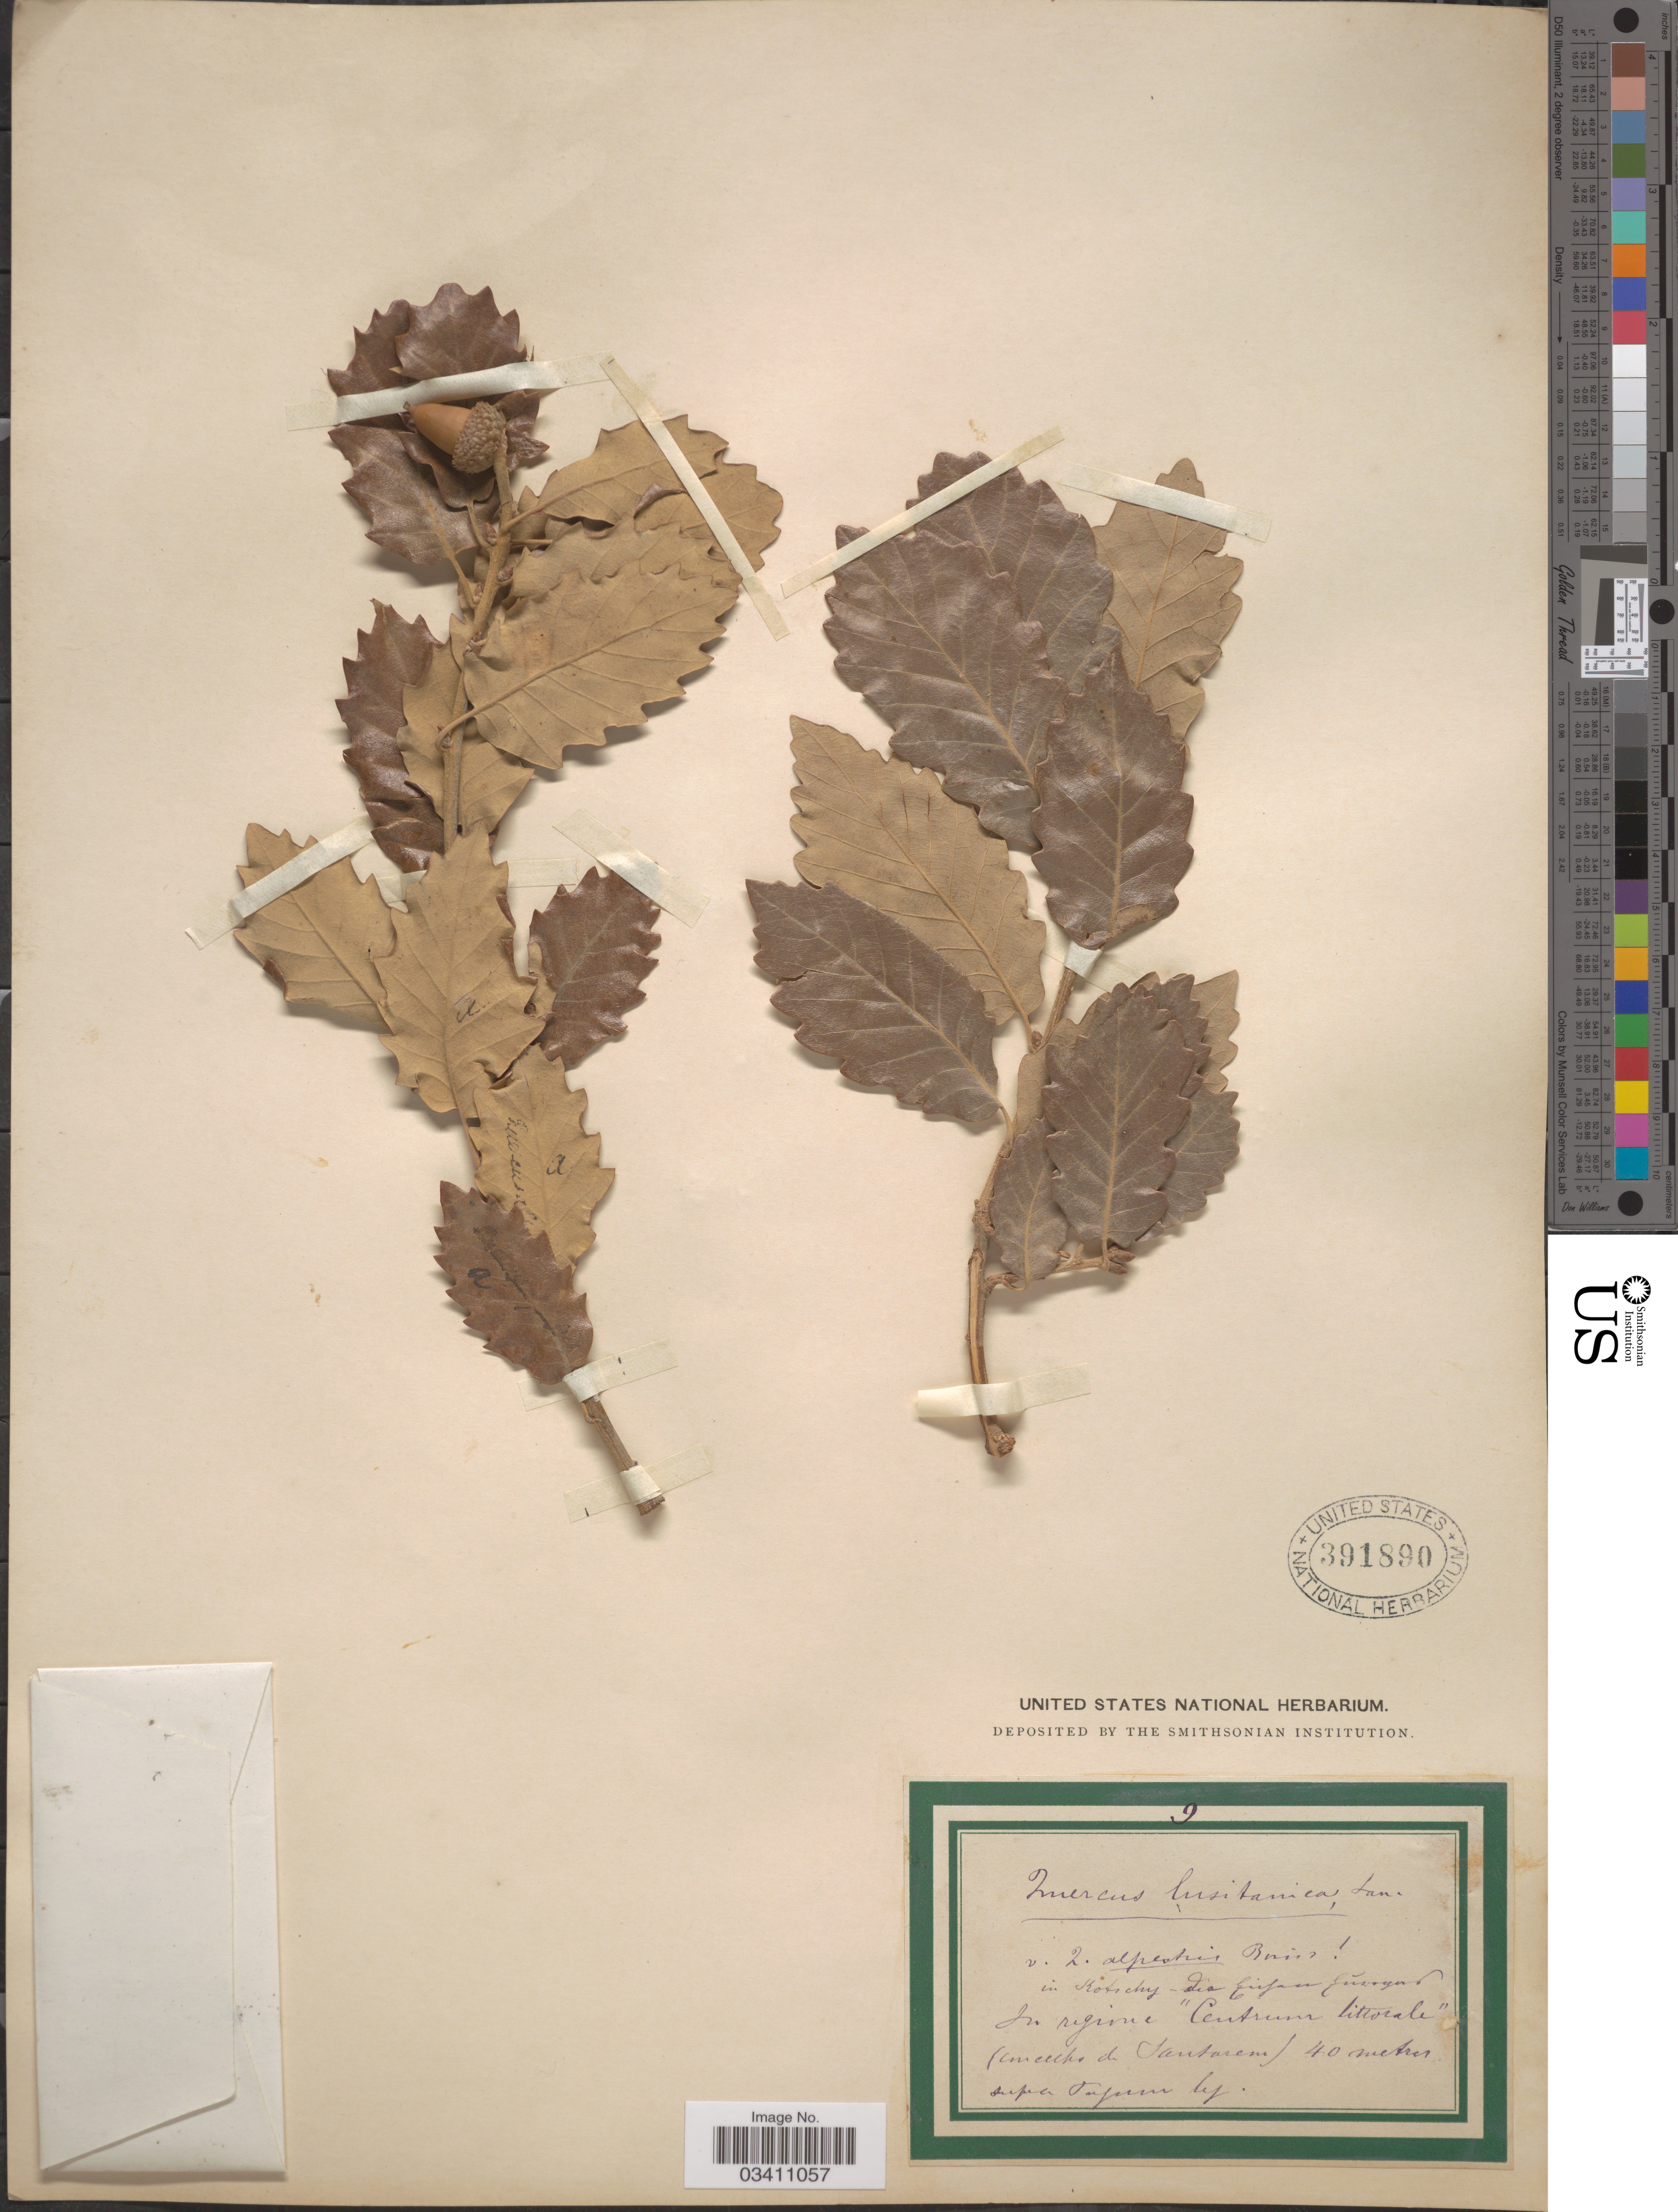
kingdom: Plantae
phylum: Tracheophyta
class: Magnoliopsida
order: Fagales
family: Fagaceae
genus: Quercus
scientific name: Quercus lusitanica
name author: Lam.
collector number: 9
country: Portugal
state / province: Santarem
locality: In regione "Centrum littorale" (im eccho de Santarem) supra Pagum. [interpreted]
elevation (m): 40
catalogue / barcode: US 391890